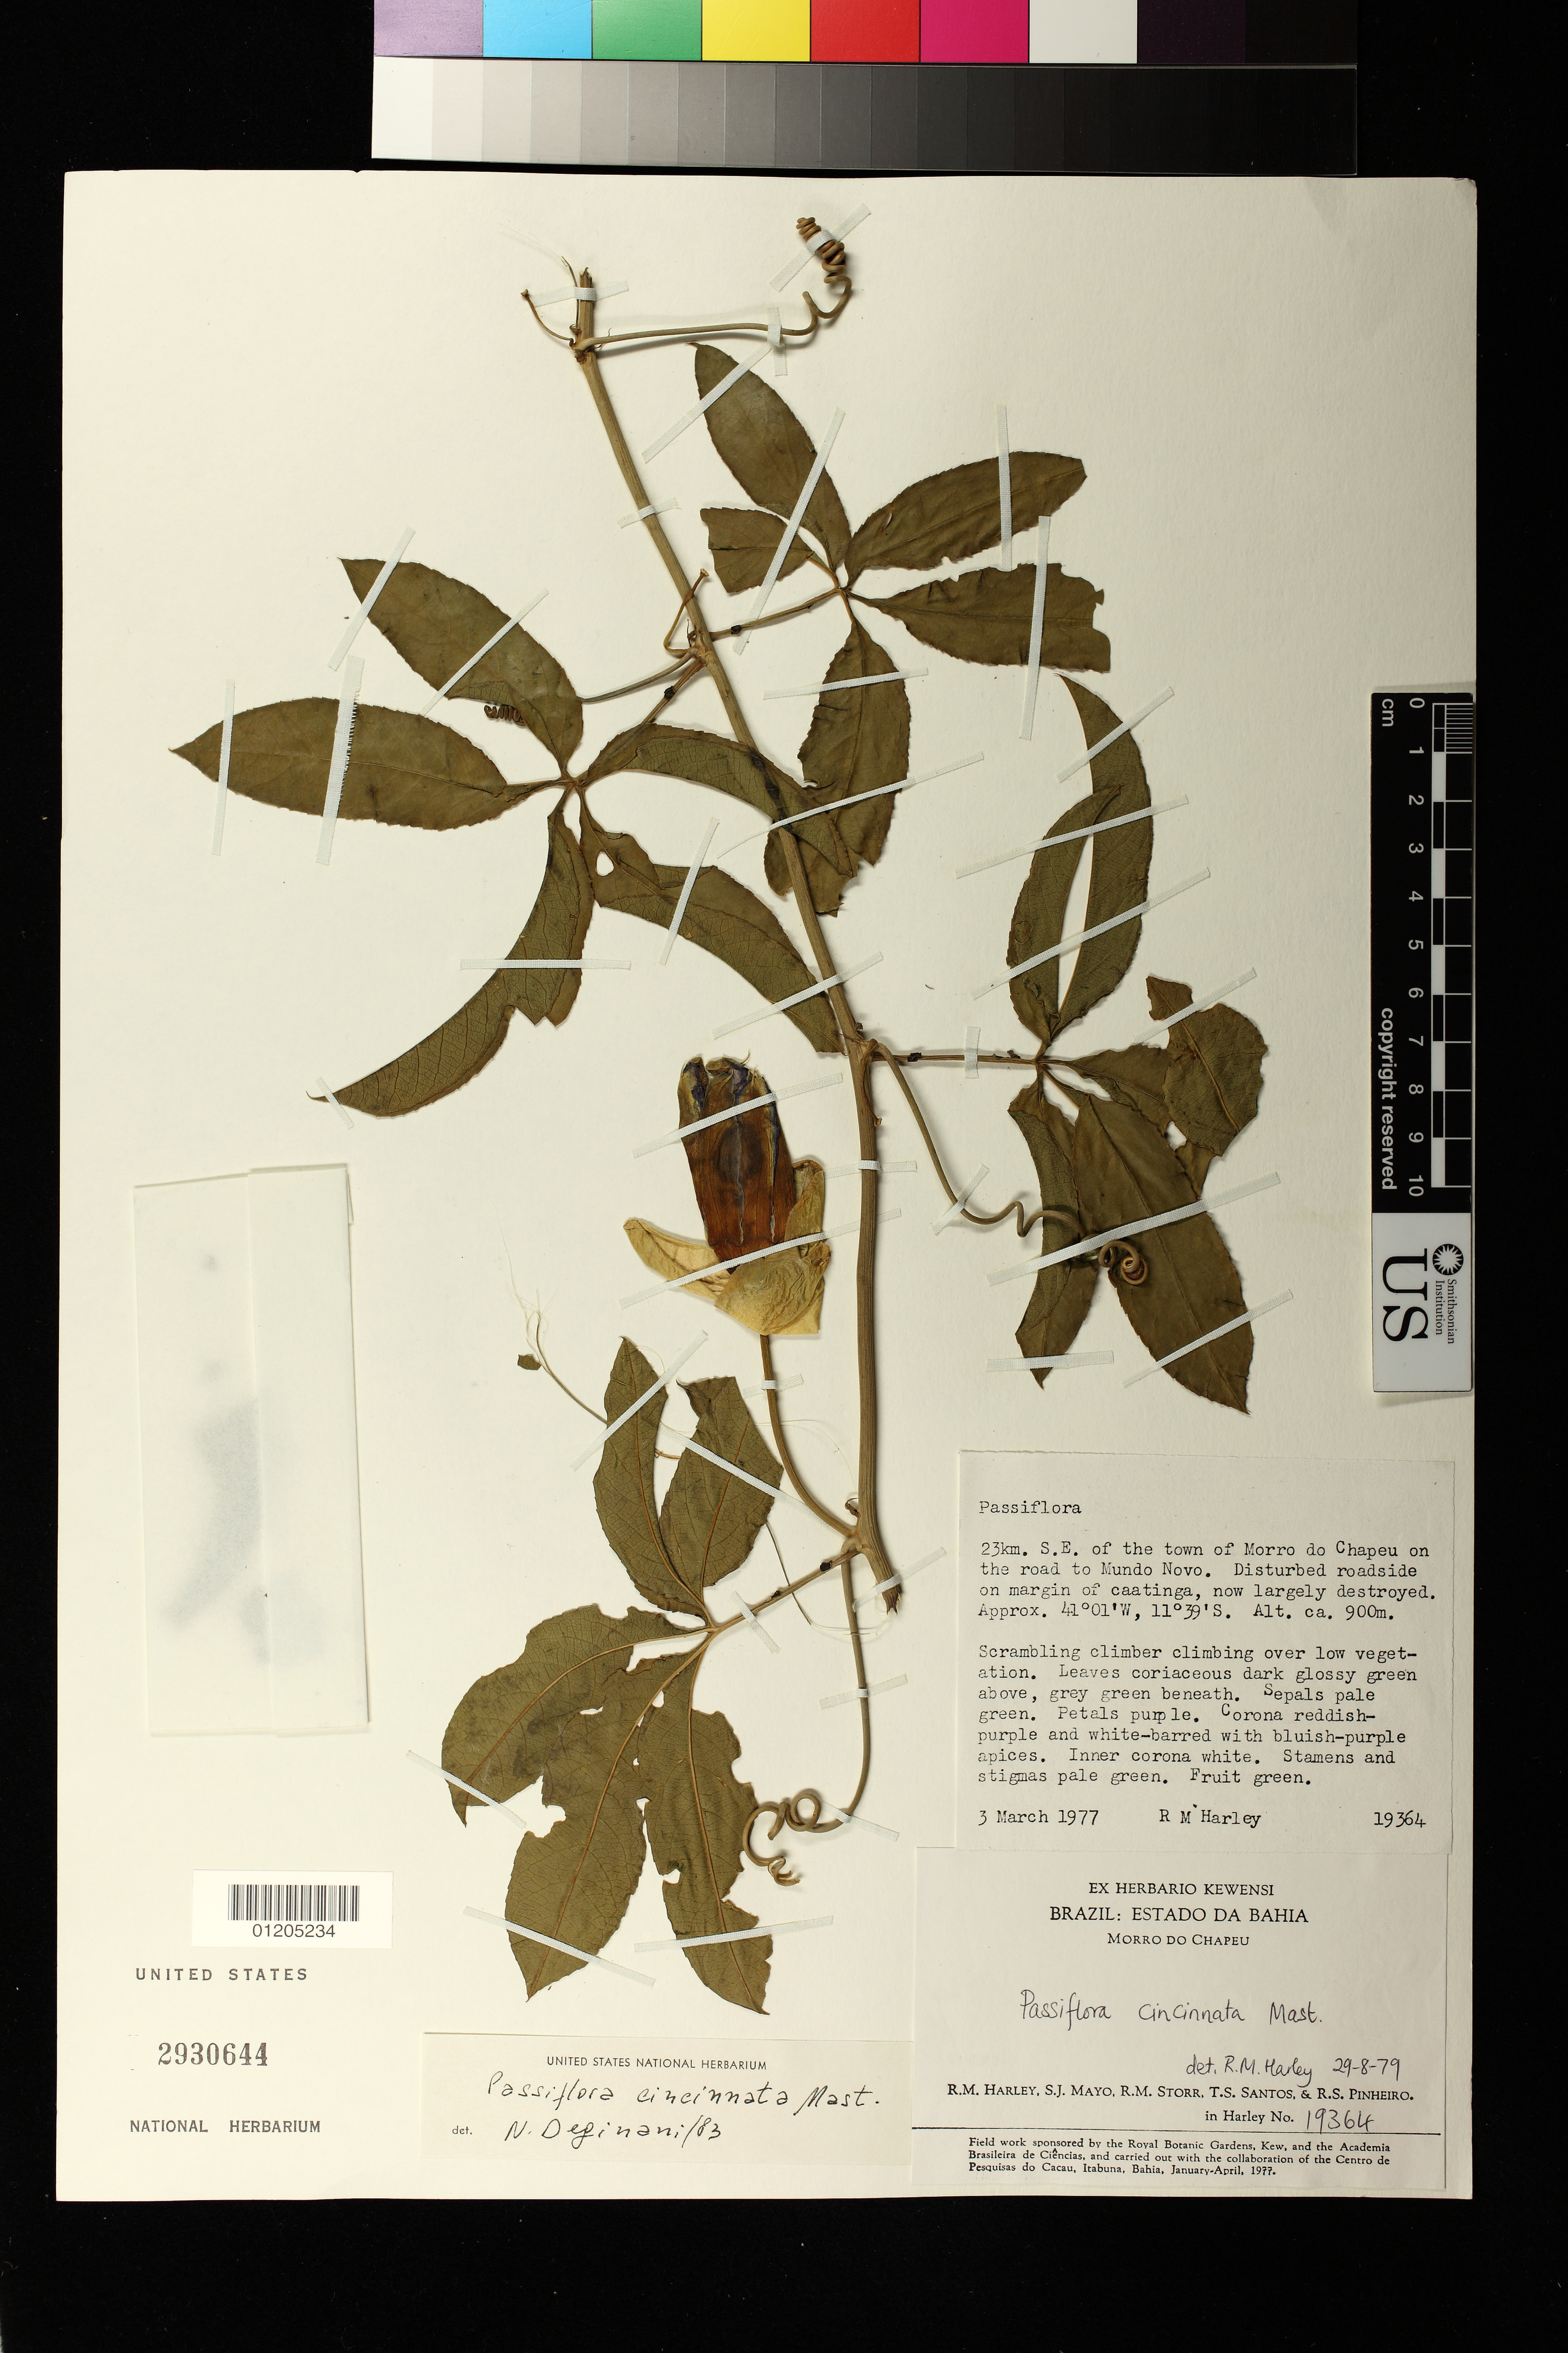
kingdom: Plantae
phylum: Tracheophyta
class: Magnoliopsida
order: Malpighiales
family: Passifloraceae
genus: Passiflora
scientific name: Passiflora cincinnata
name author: Mast.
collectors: R. M. Harley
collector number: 19364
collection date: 1977-03-03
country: Brazil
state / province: Bahia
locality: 23km. S.E. of the town of Morro do Chapeu on the road to Mundo Novo. Disturbed roadside on margin of caatinga, now largely destroyed.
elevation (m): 900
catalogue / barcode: US 2930644